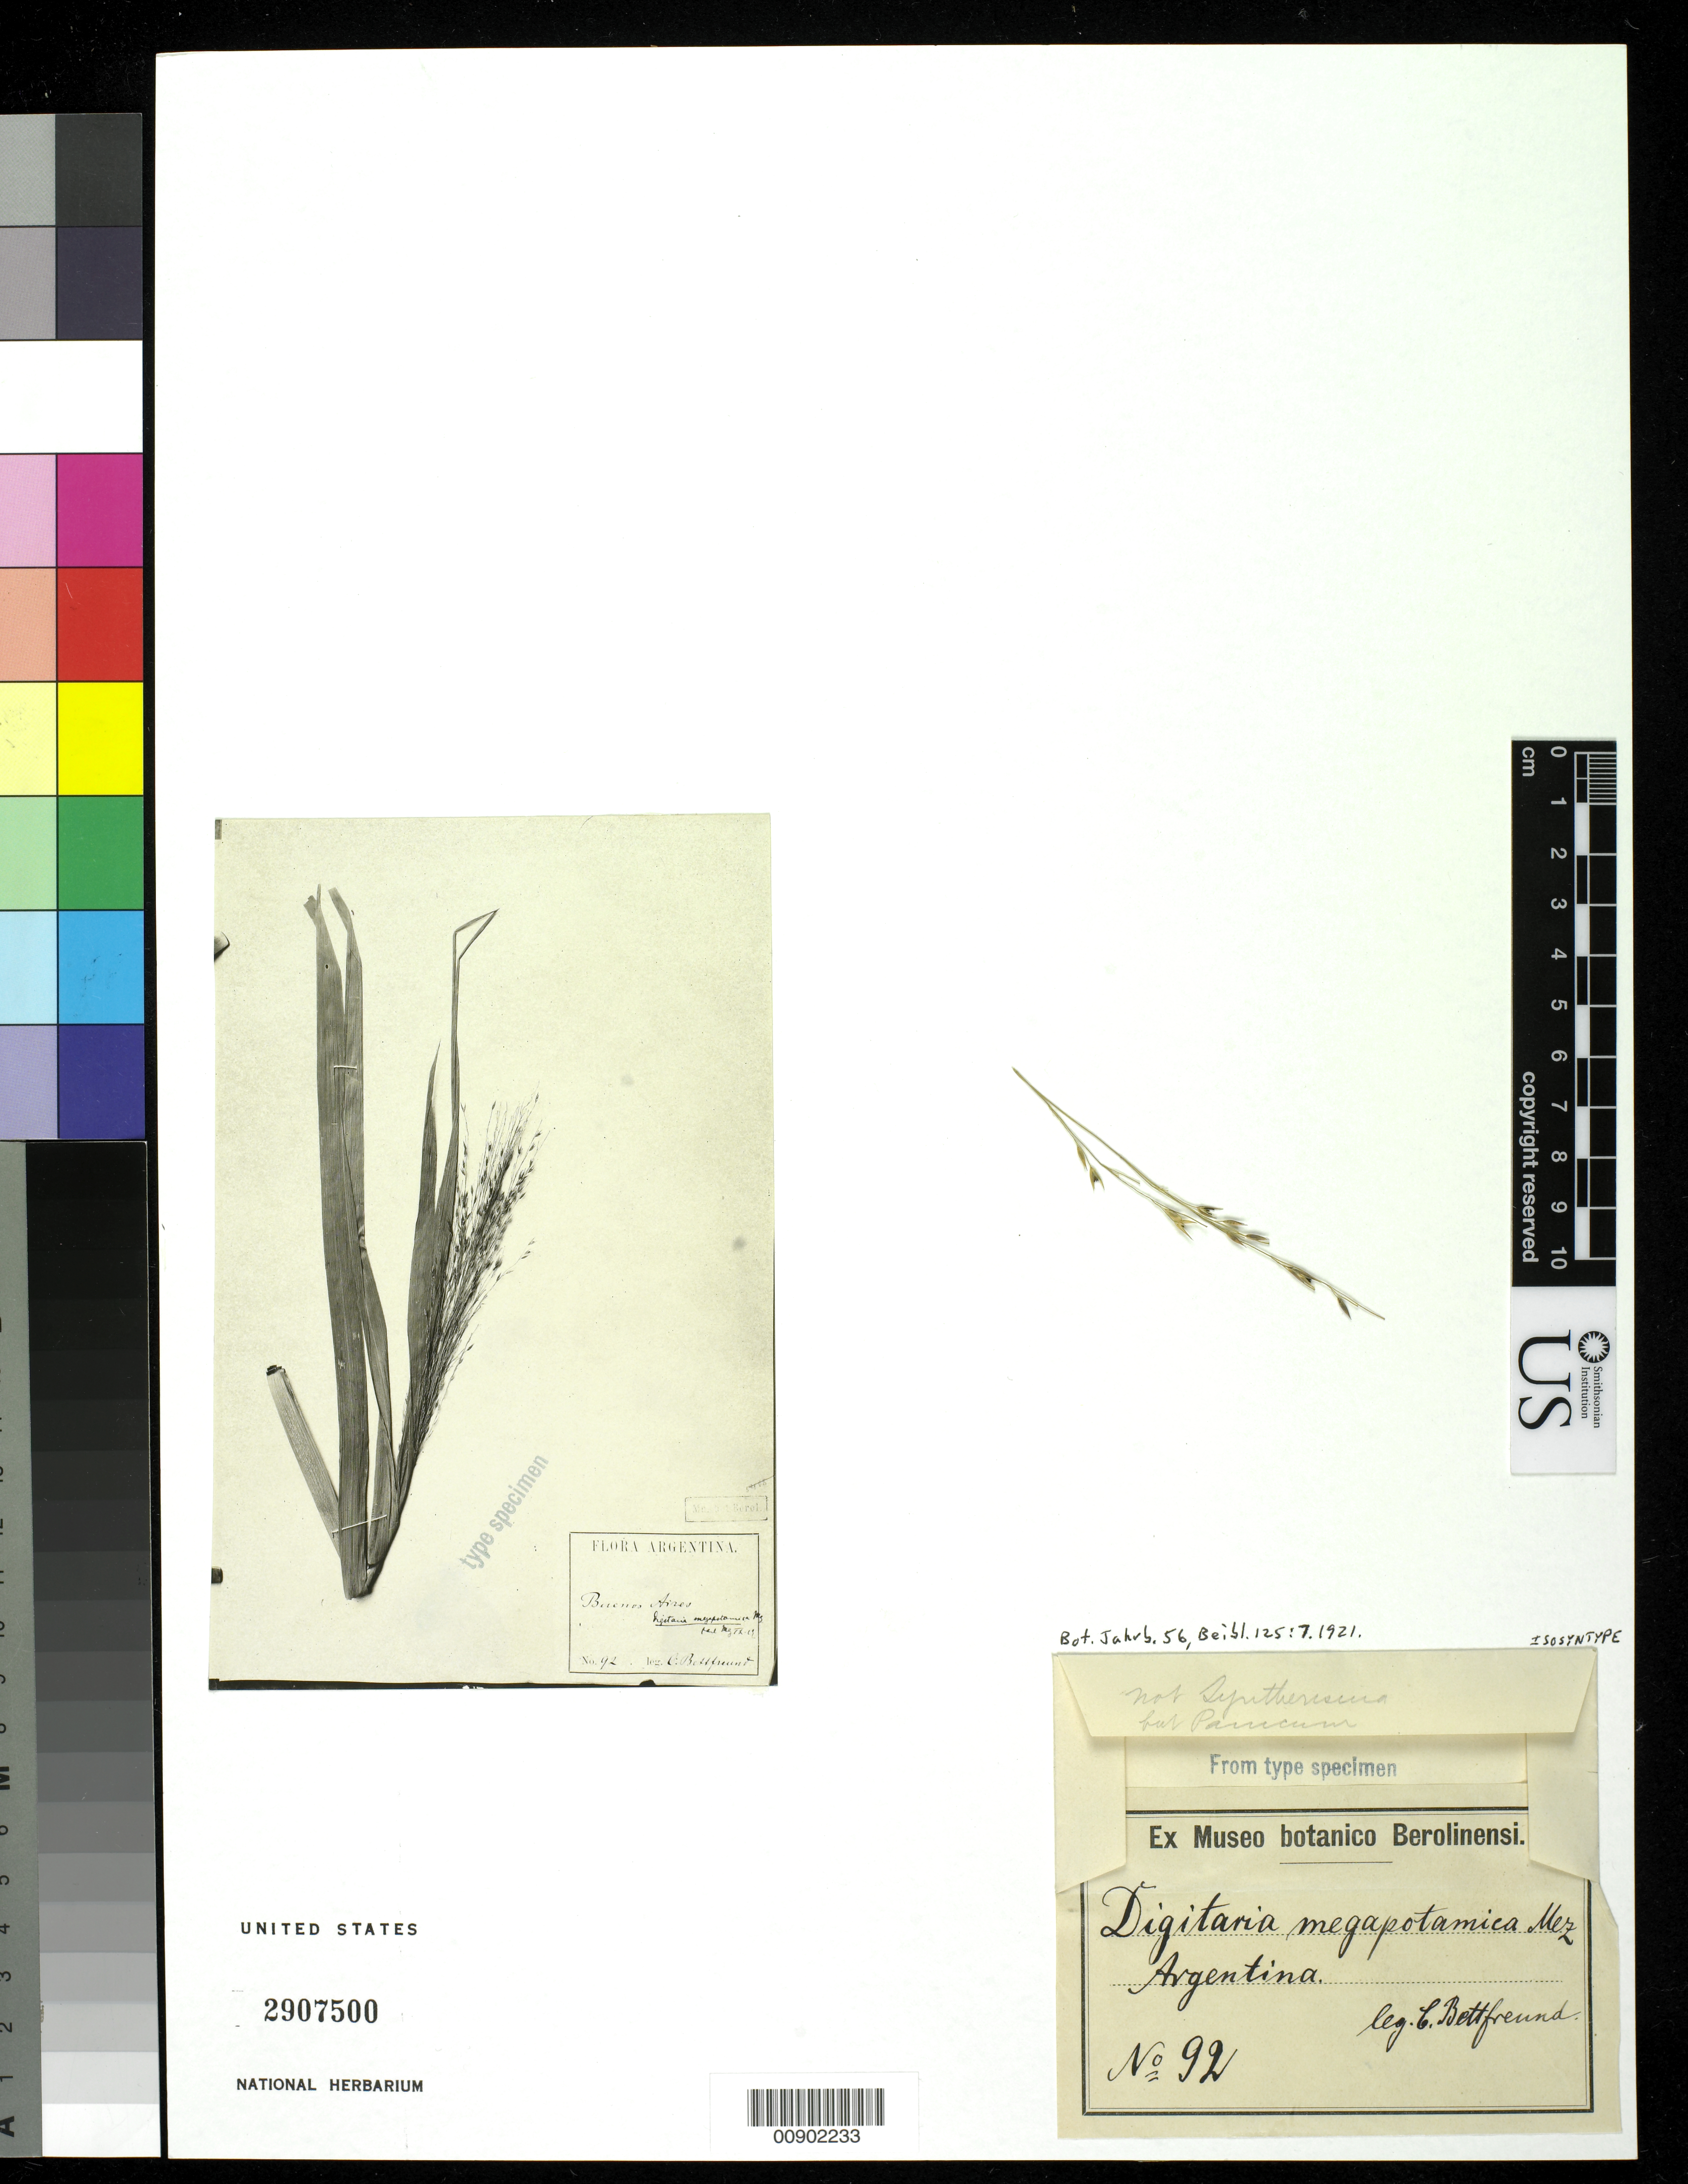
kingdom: Plantae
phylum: Tracheophyta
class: Liliopsida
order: Poales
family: Poaceae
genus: Digitaria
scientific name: Digitaria megapotamica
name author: Mez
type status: Isosyntype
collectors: C. Bettfreund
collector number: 92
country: Argentina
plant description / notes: Fragmentary material of type specimen ex herb. Berlin.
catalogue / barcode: US 2907500